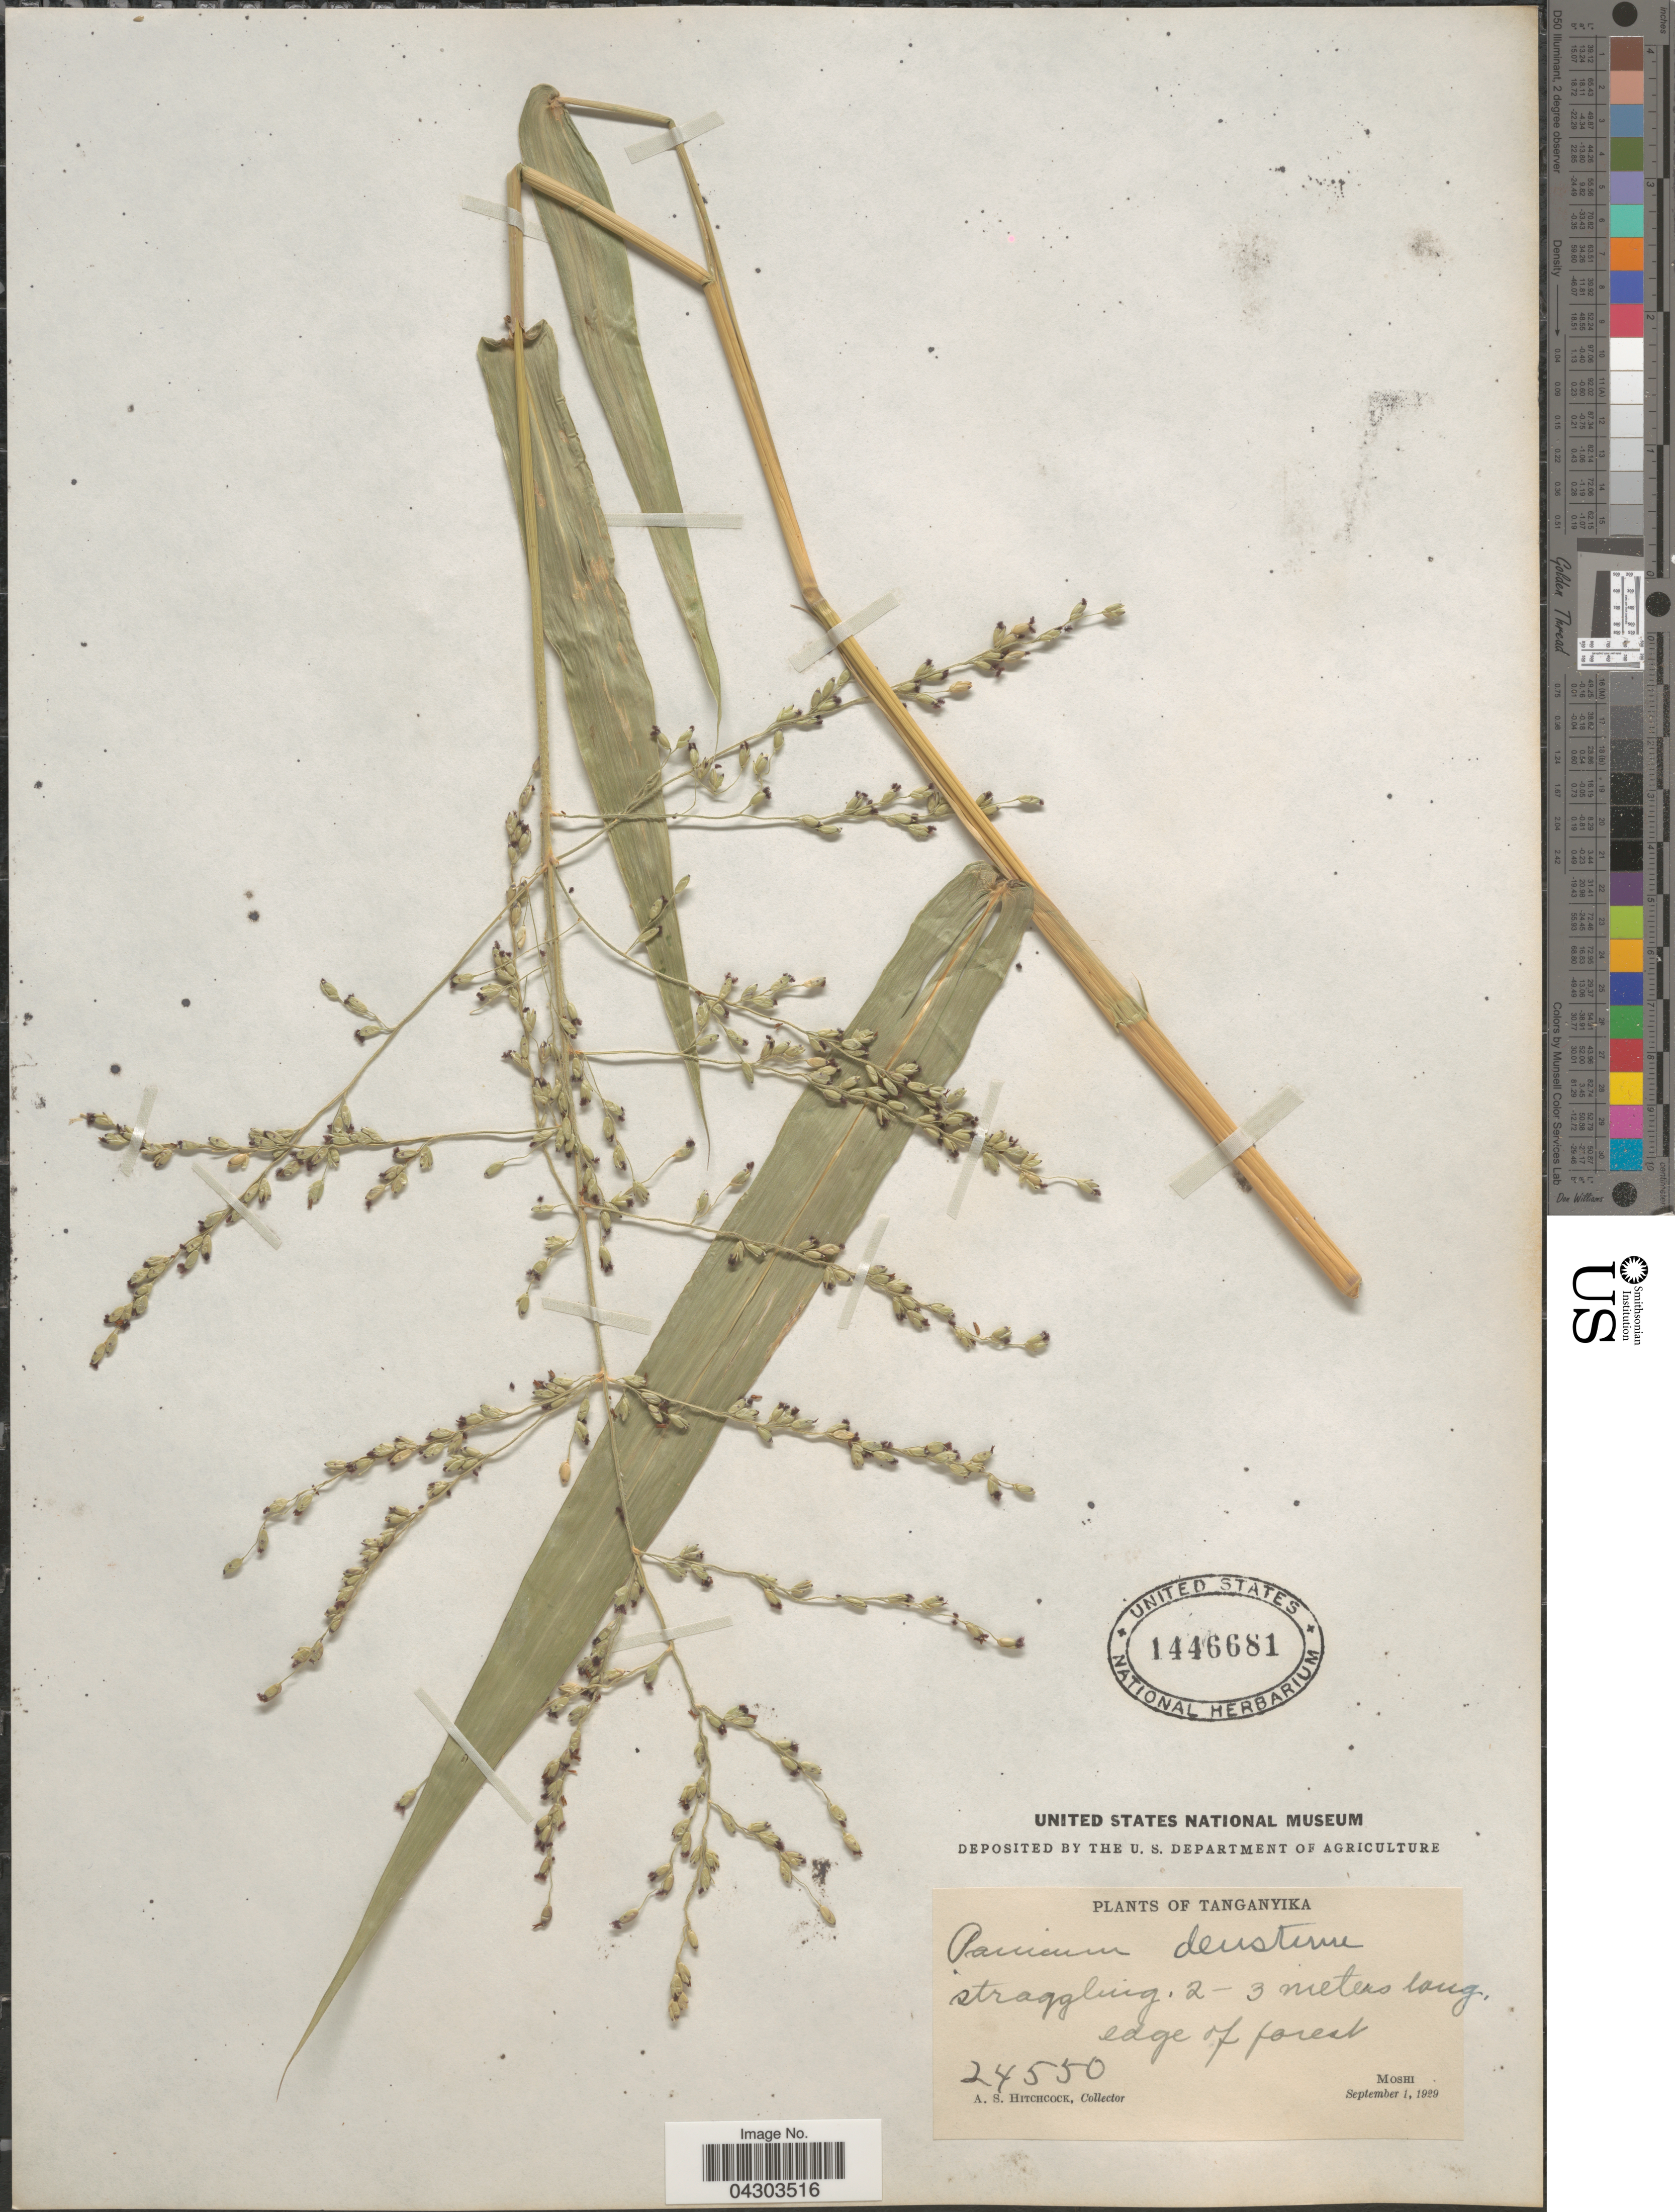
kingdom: Plantae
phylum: Tracheophyta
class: Liliopsida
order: Poales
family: Poaceae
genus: Panicum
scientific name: Panicum deustum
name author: Thunb.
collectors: A. S. Hitchcock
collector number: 24550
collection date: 1929-09-01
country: Tanzania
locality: Tanganyika. Edge of forest. Moshi.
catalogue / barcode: US 1446681